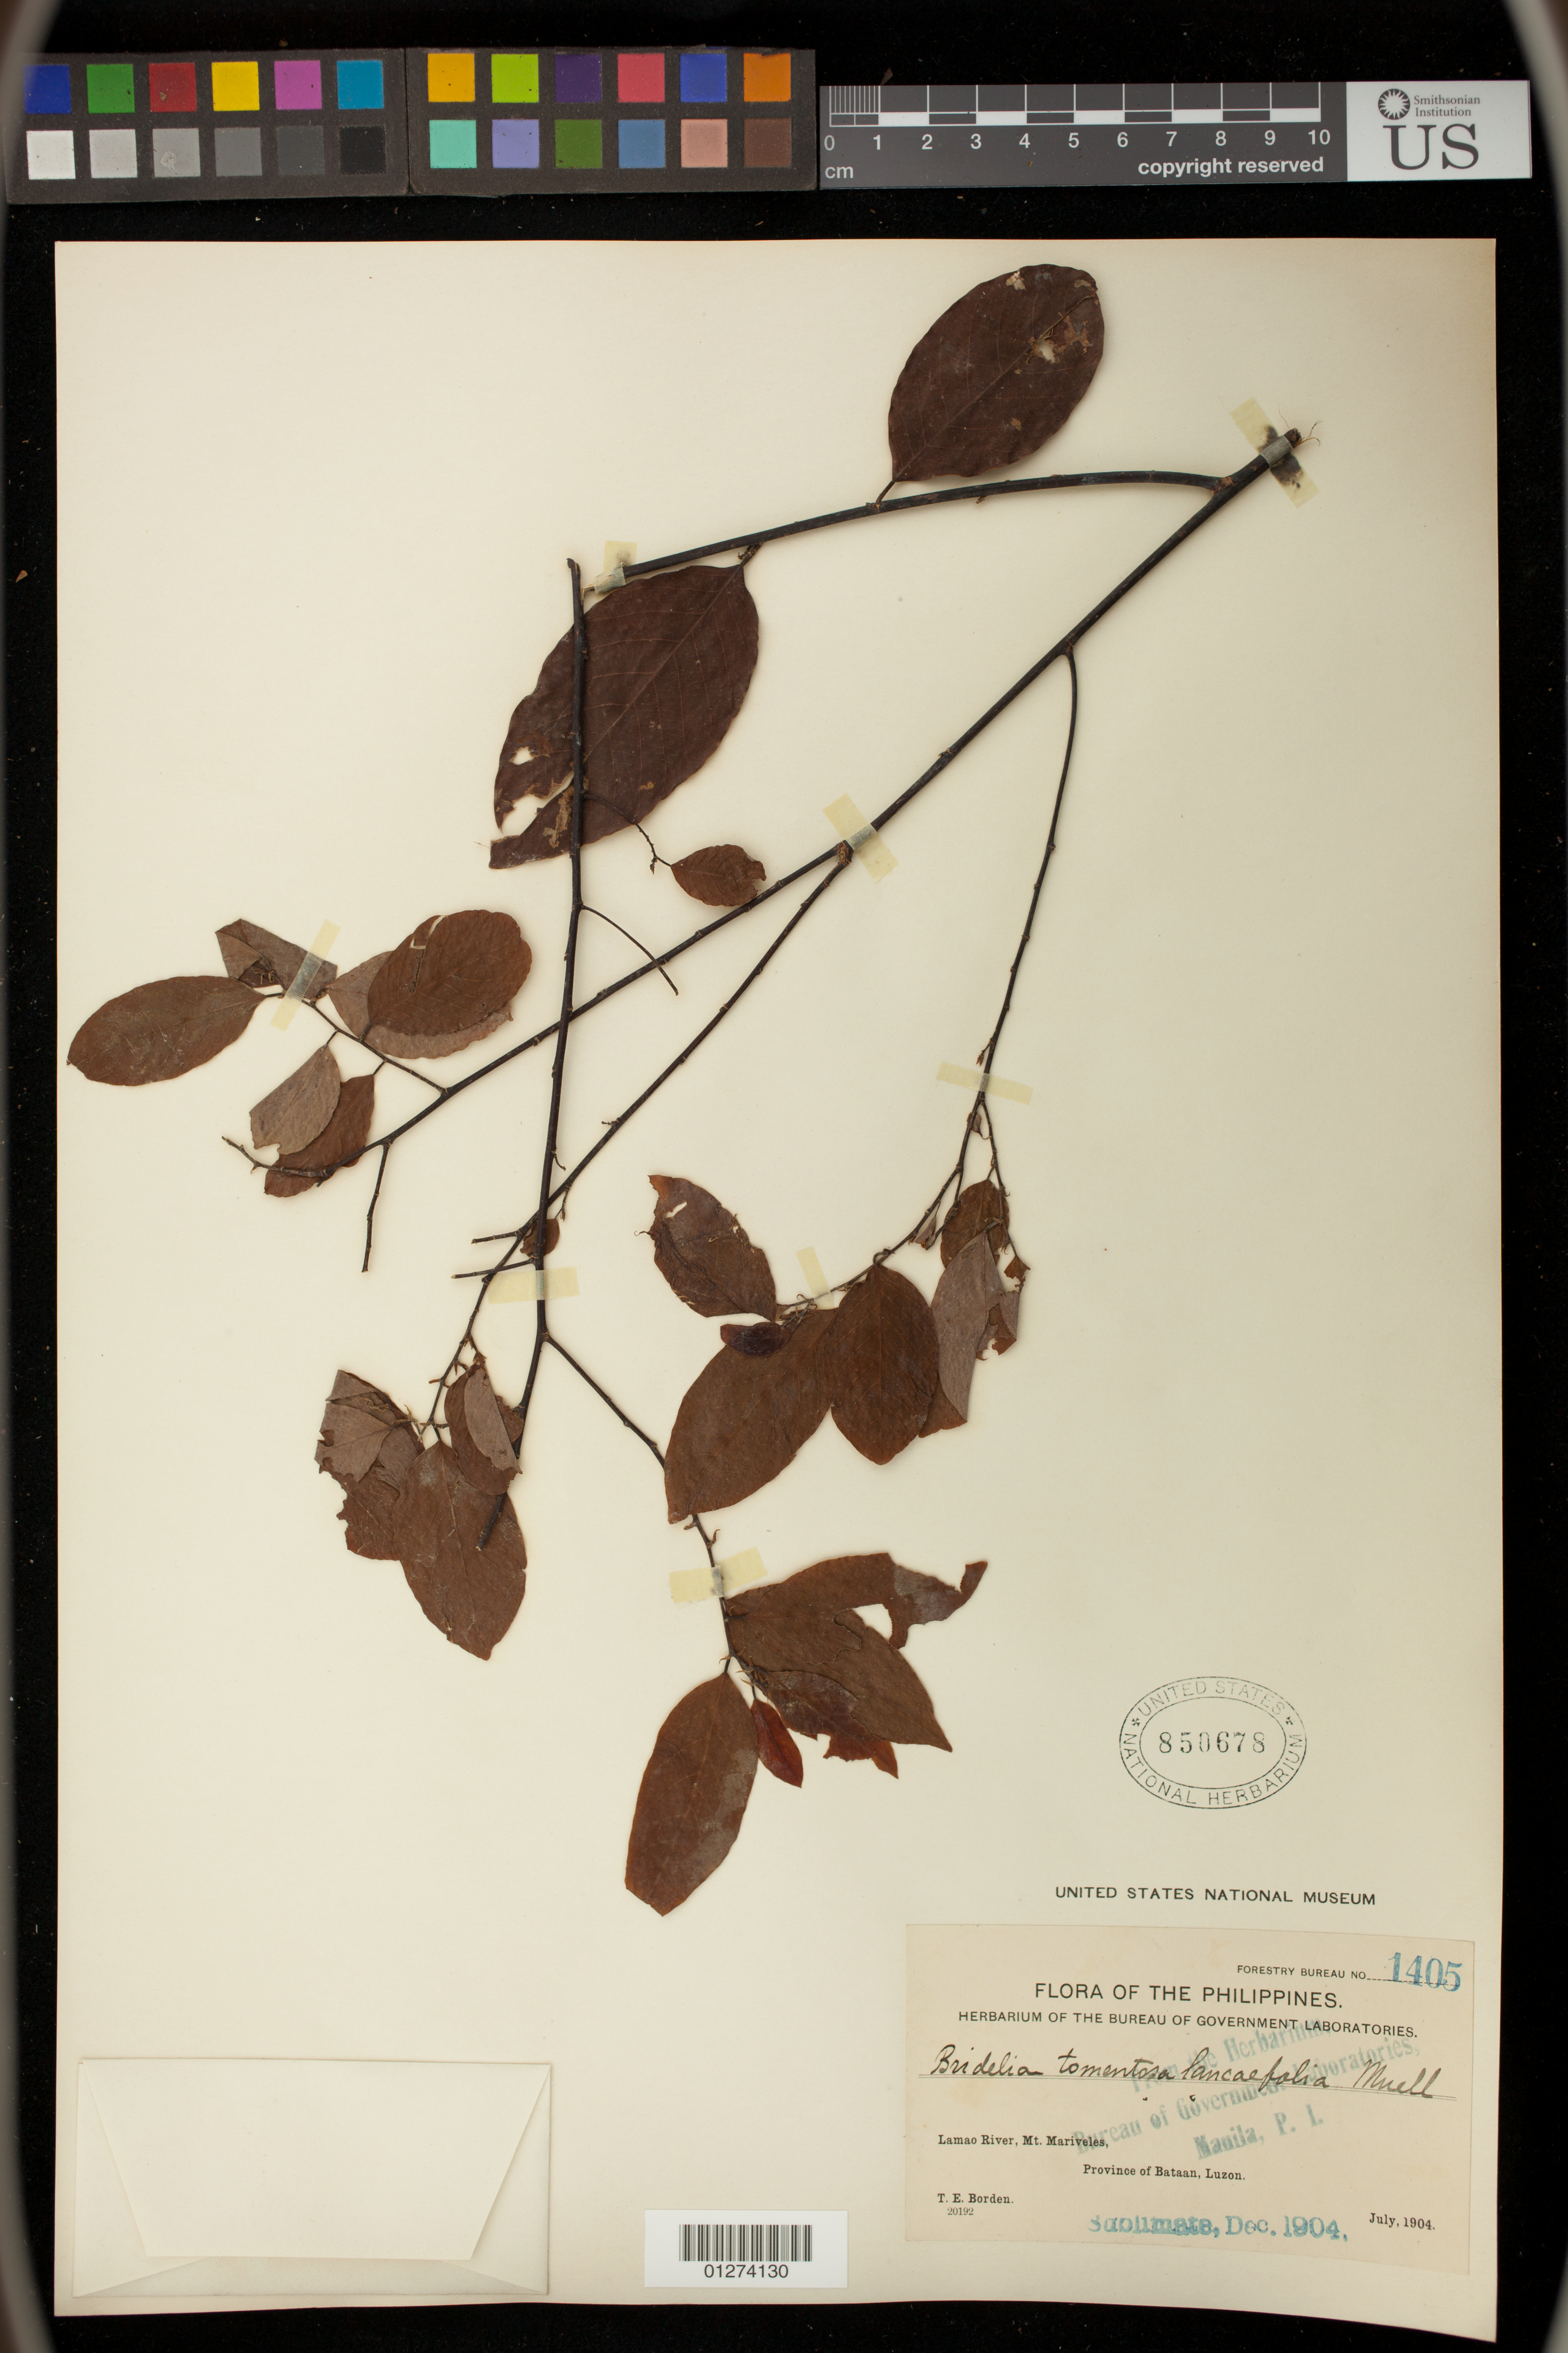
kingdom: Plantae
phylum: Tracheophyta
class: Magnoliopsida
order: Malpighiales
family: Phyllanthaceae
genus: Bridelia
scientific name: Bridelia tomentosa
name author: Blume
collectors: T. E. Borden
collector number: For. Bur. 1405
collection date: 1904-07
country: Philippines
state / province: Central Luzon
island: Luzon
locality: Lamao River, Mt. Mariveles, Province of Bataan, Luzon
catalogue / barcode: US 850678